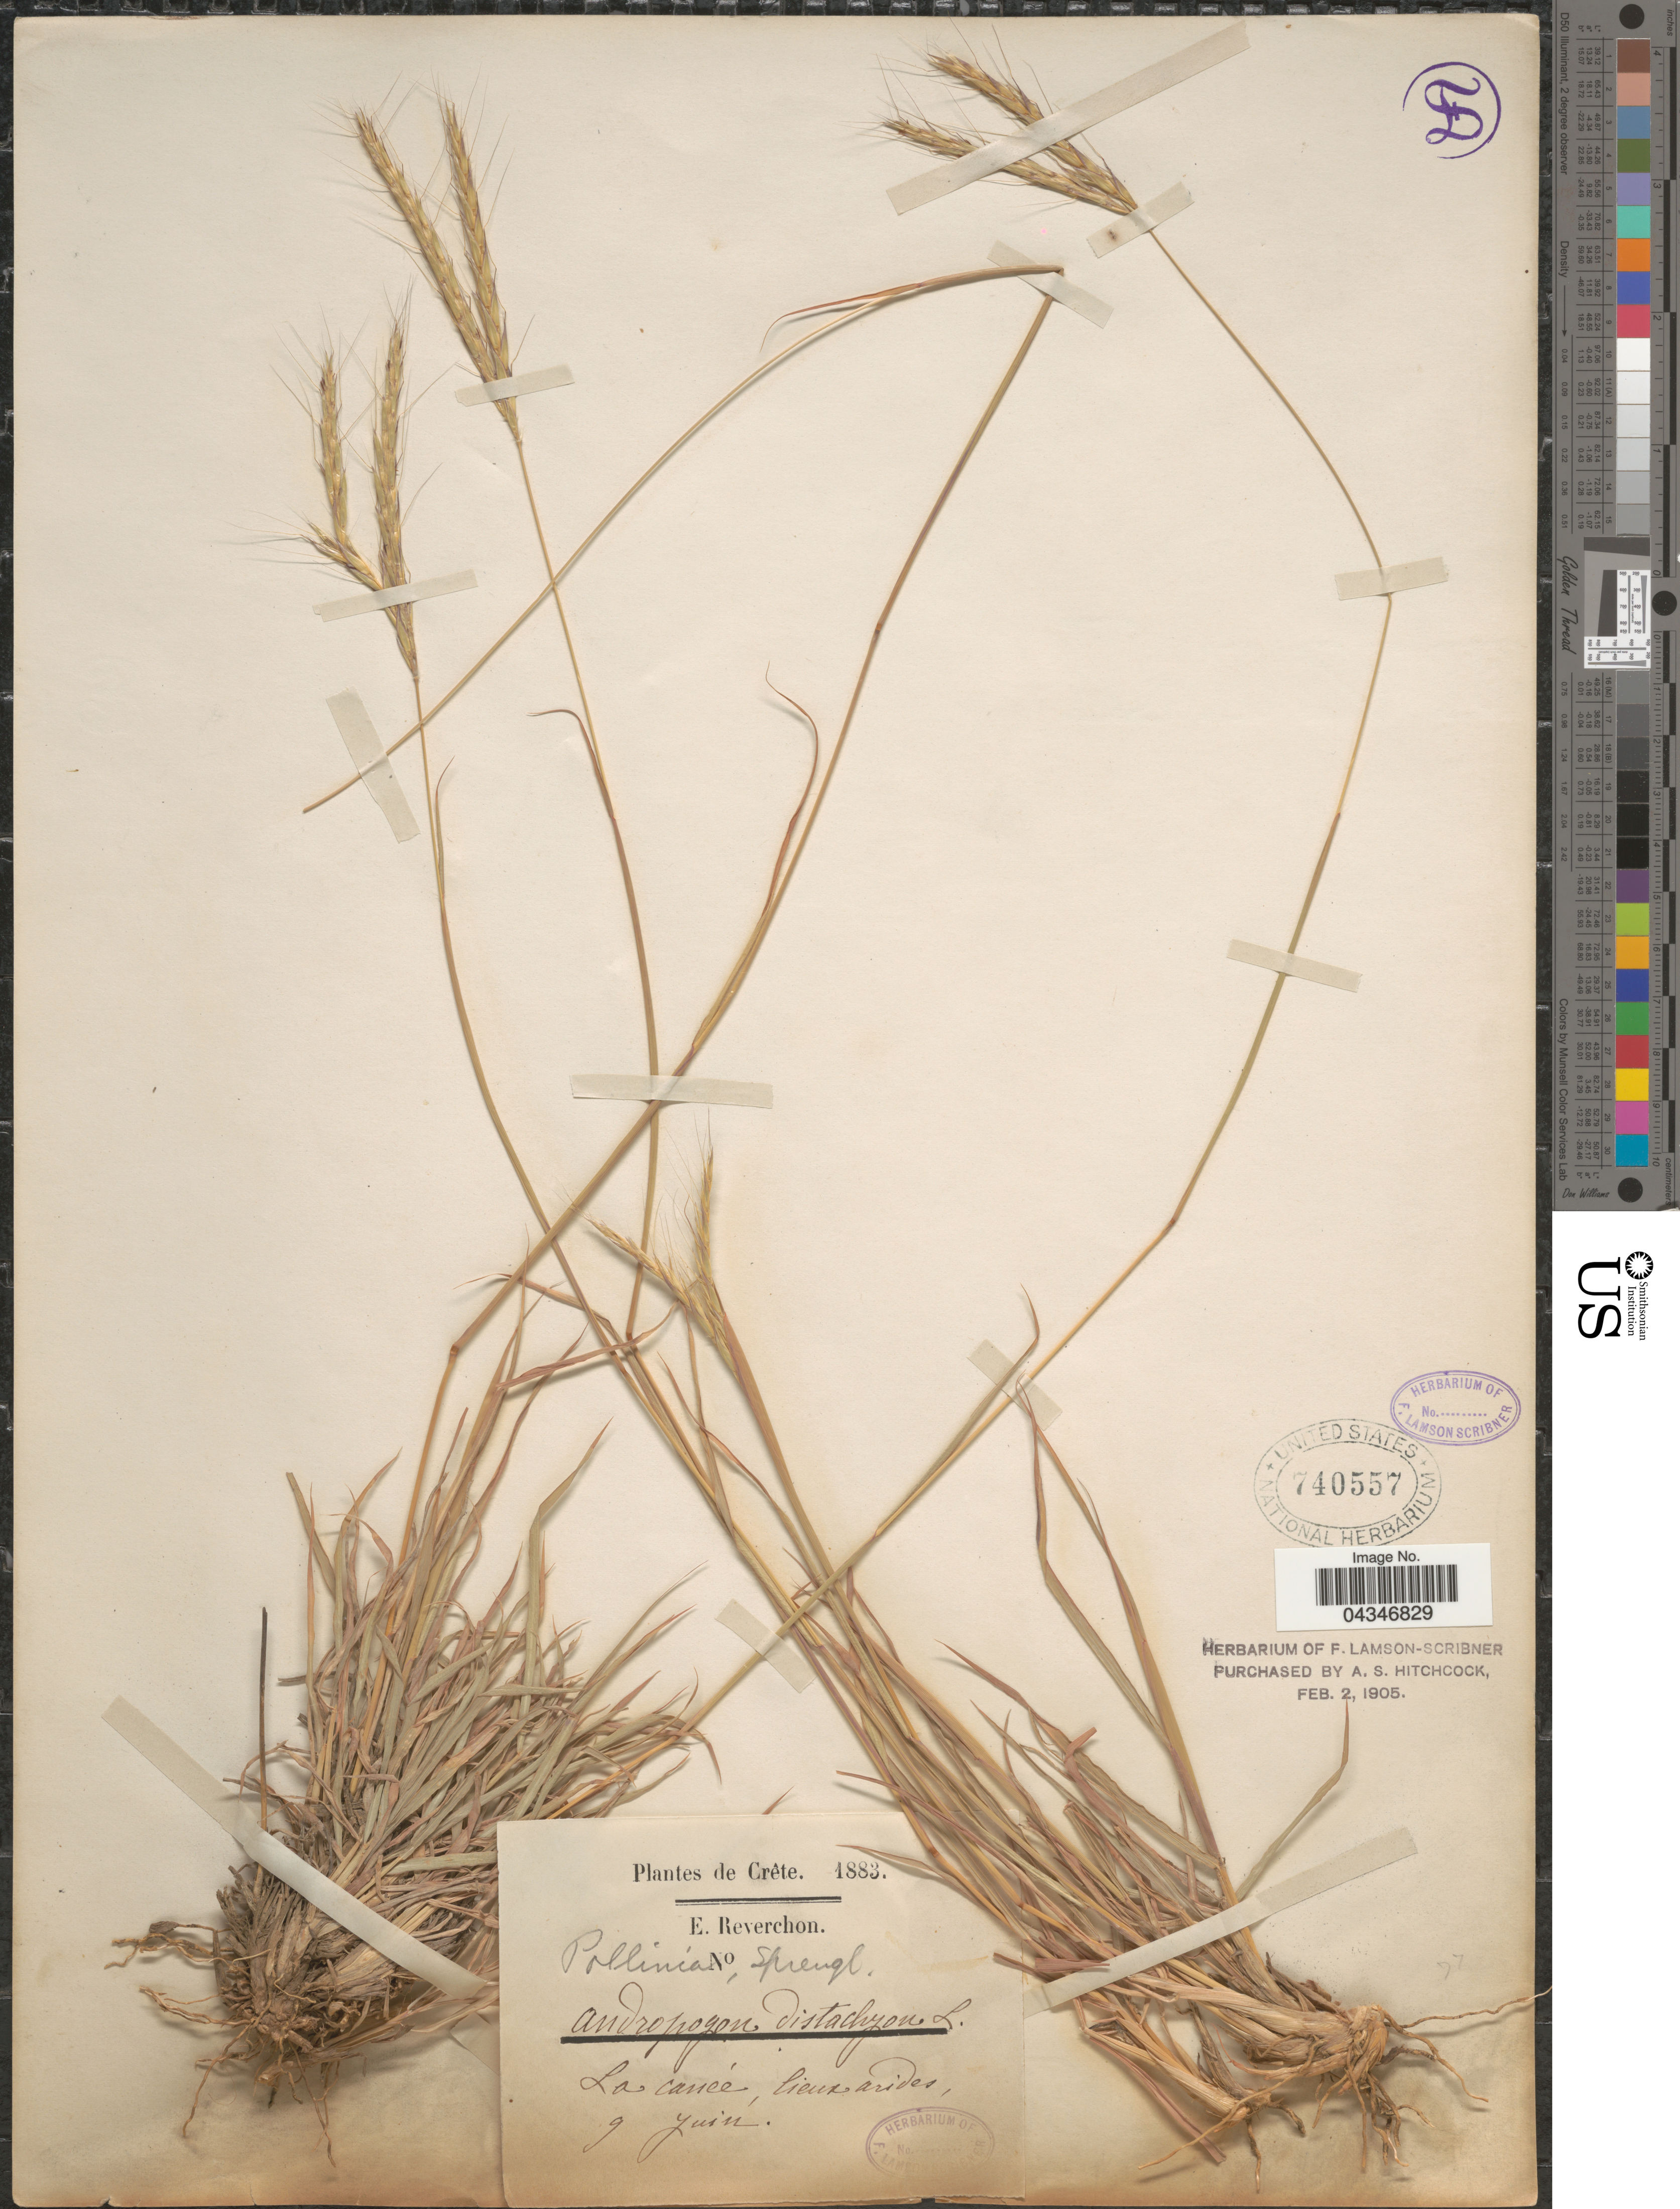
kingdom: Plantae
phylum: Tracheophyta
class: Liliopsida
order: Poales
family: Poaceae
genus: Andropogon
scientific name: Andropogon distachyos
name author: L.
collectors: E. Reverchon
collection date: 1883-06-09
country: Greece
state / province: Crete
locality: La canée, lieux arides.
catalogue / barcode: US 740557